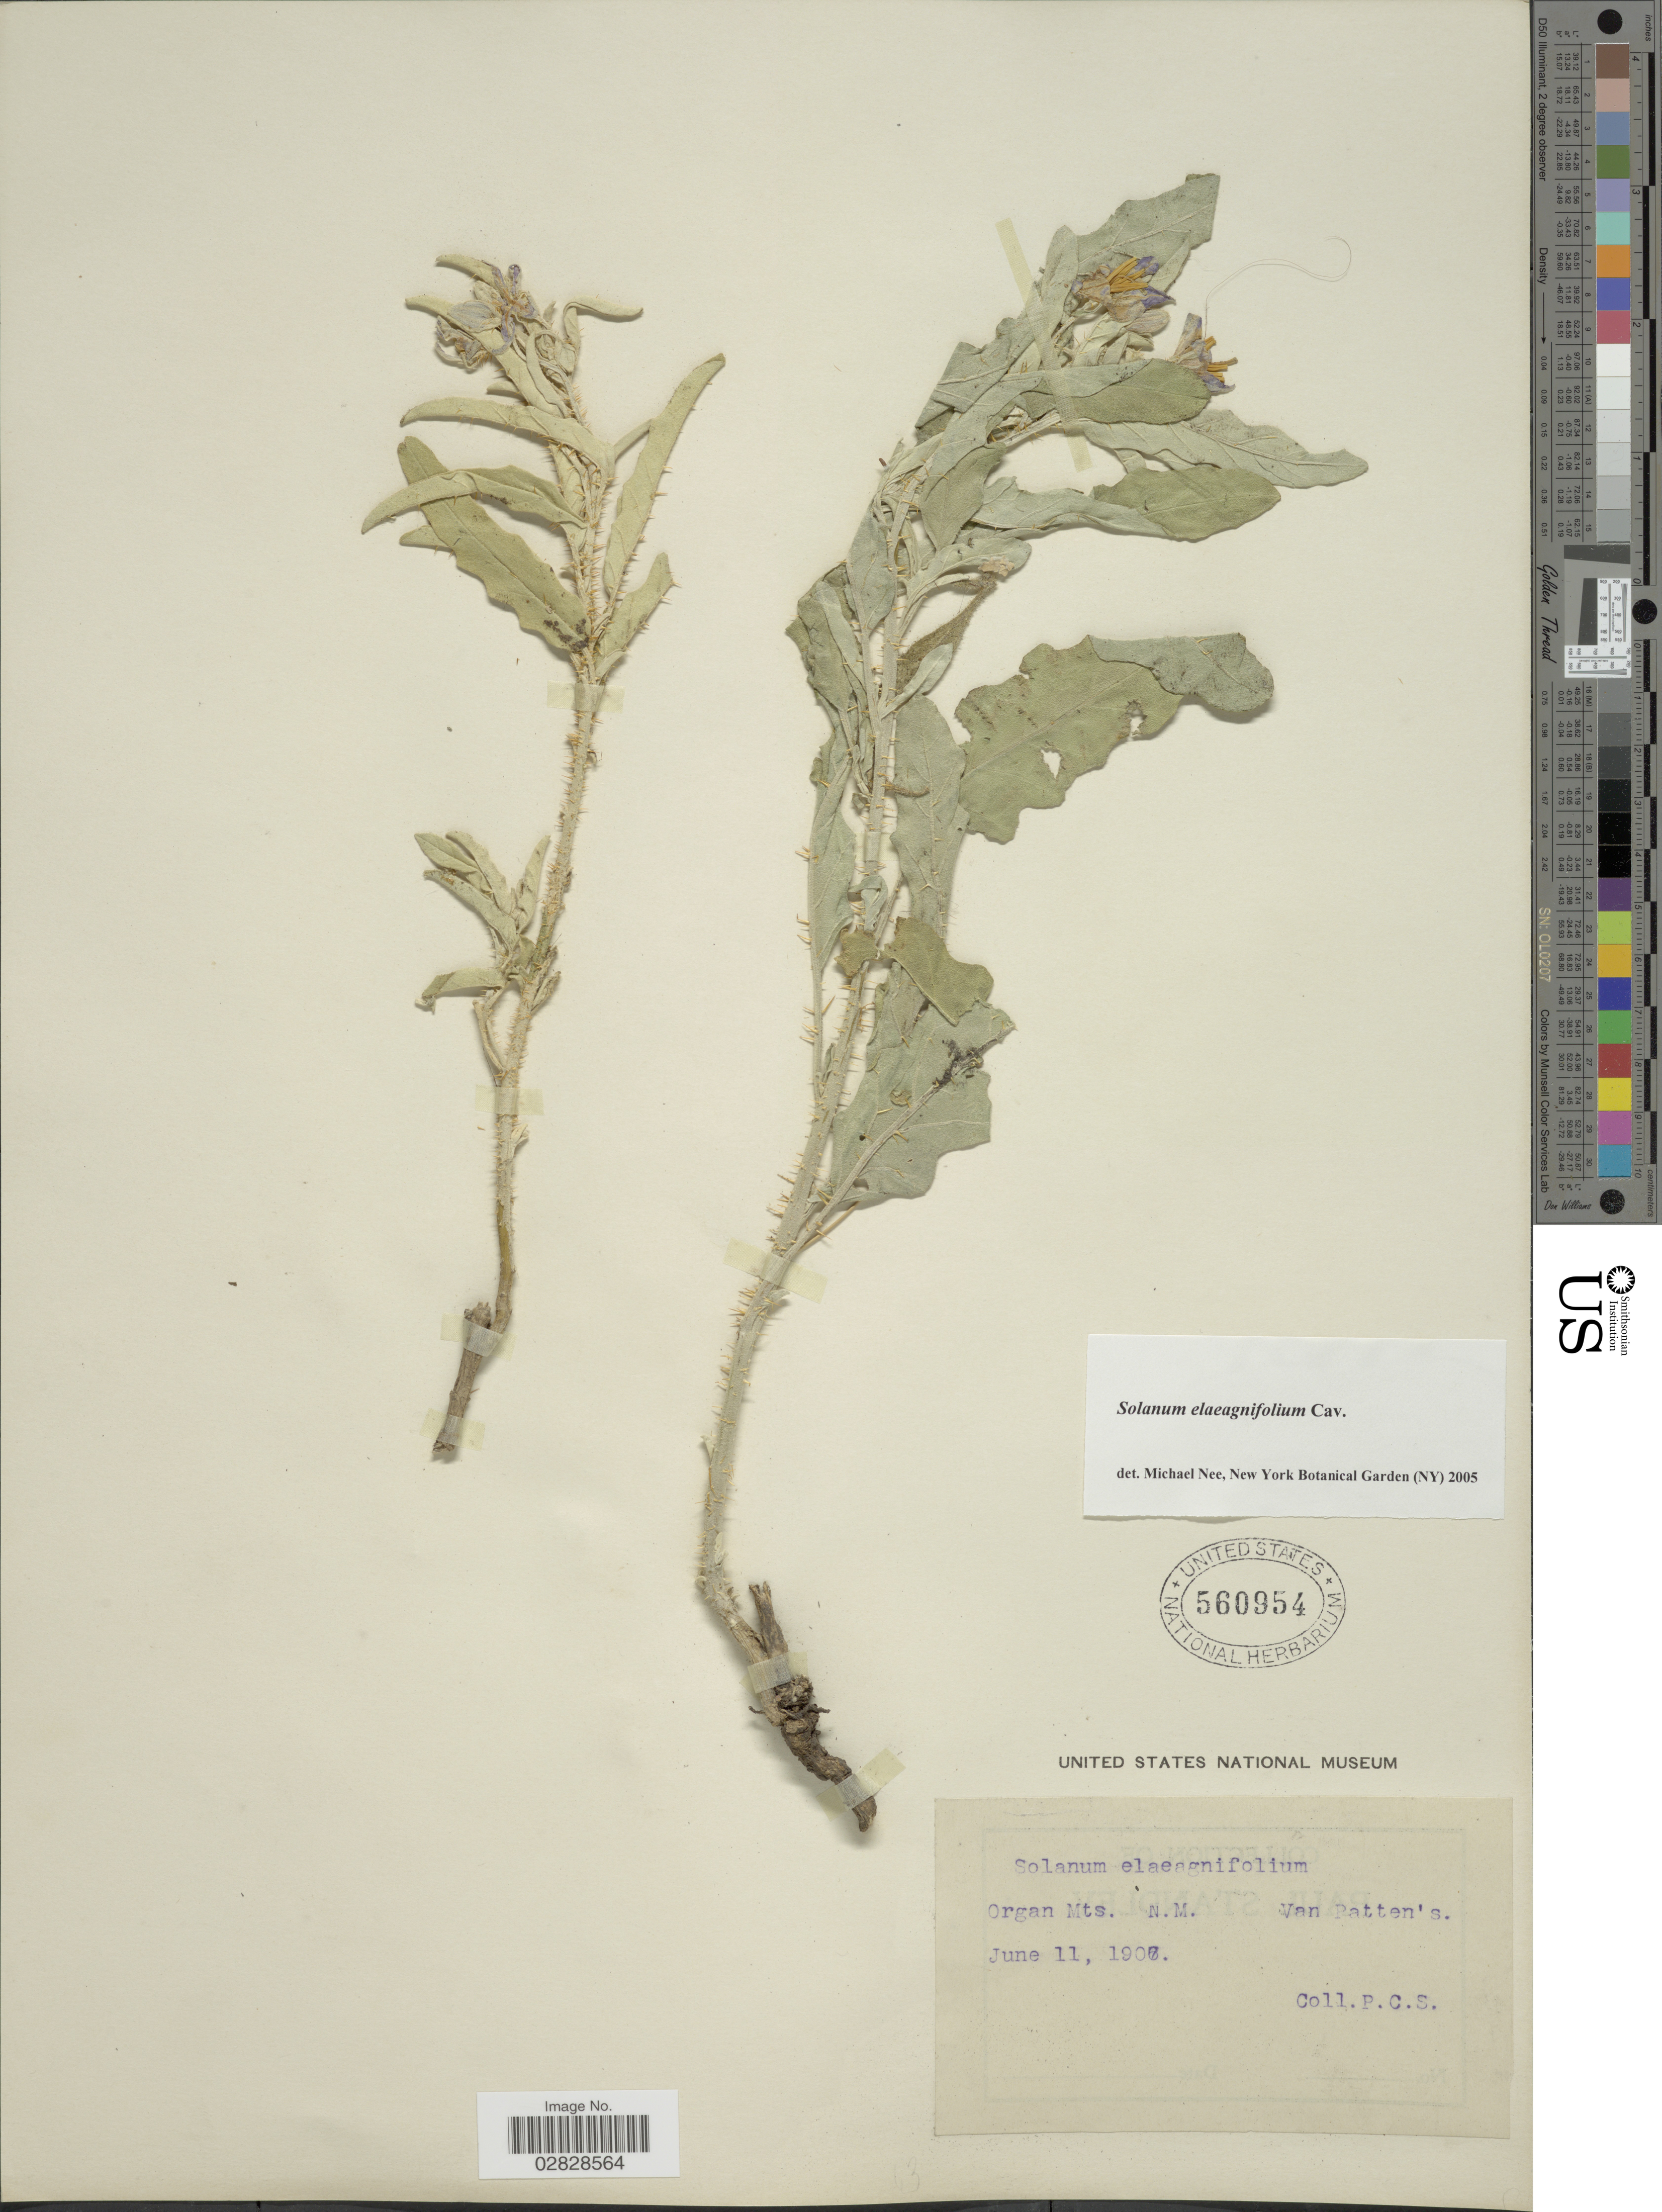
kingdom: Plantae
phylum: Tracheophyta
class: Magnoliopsida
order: Solanales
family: Solanaceae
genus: Solanum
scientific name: Solanum elaeagnifolium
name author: Cav.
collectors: P. C. S.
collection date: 1907-06-11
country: United States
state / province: New Mexico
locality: Organ Mts. Van Patten's.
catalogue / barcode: US 560954